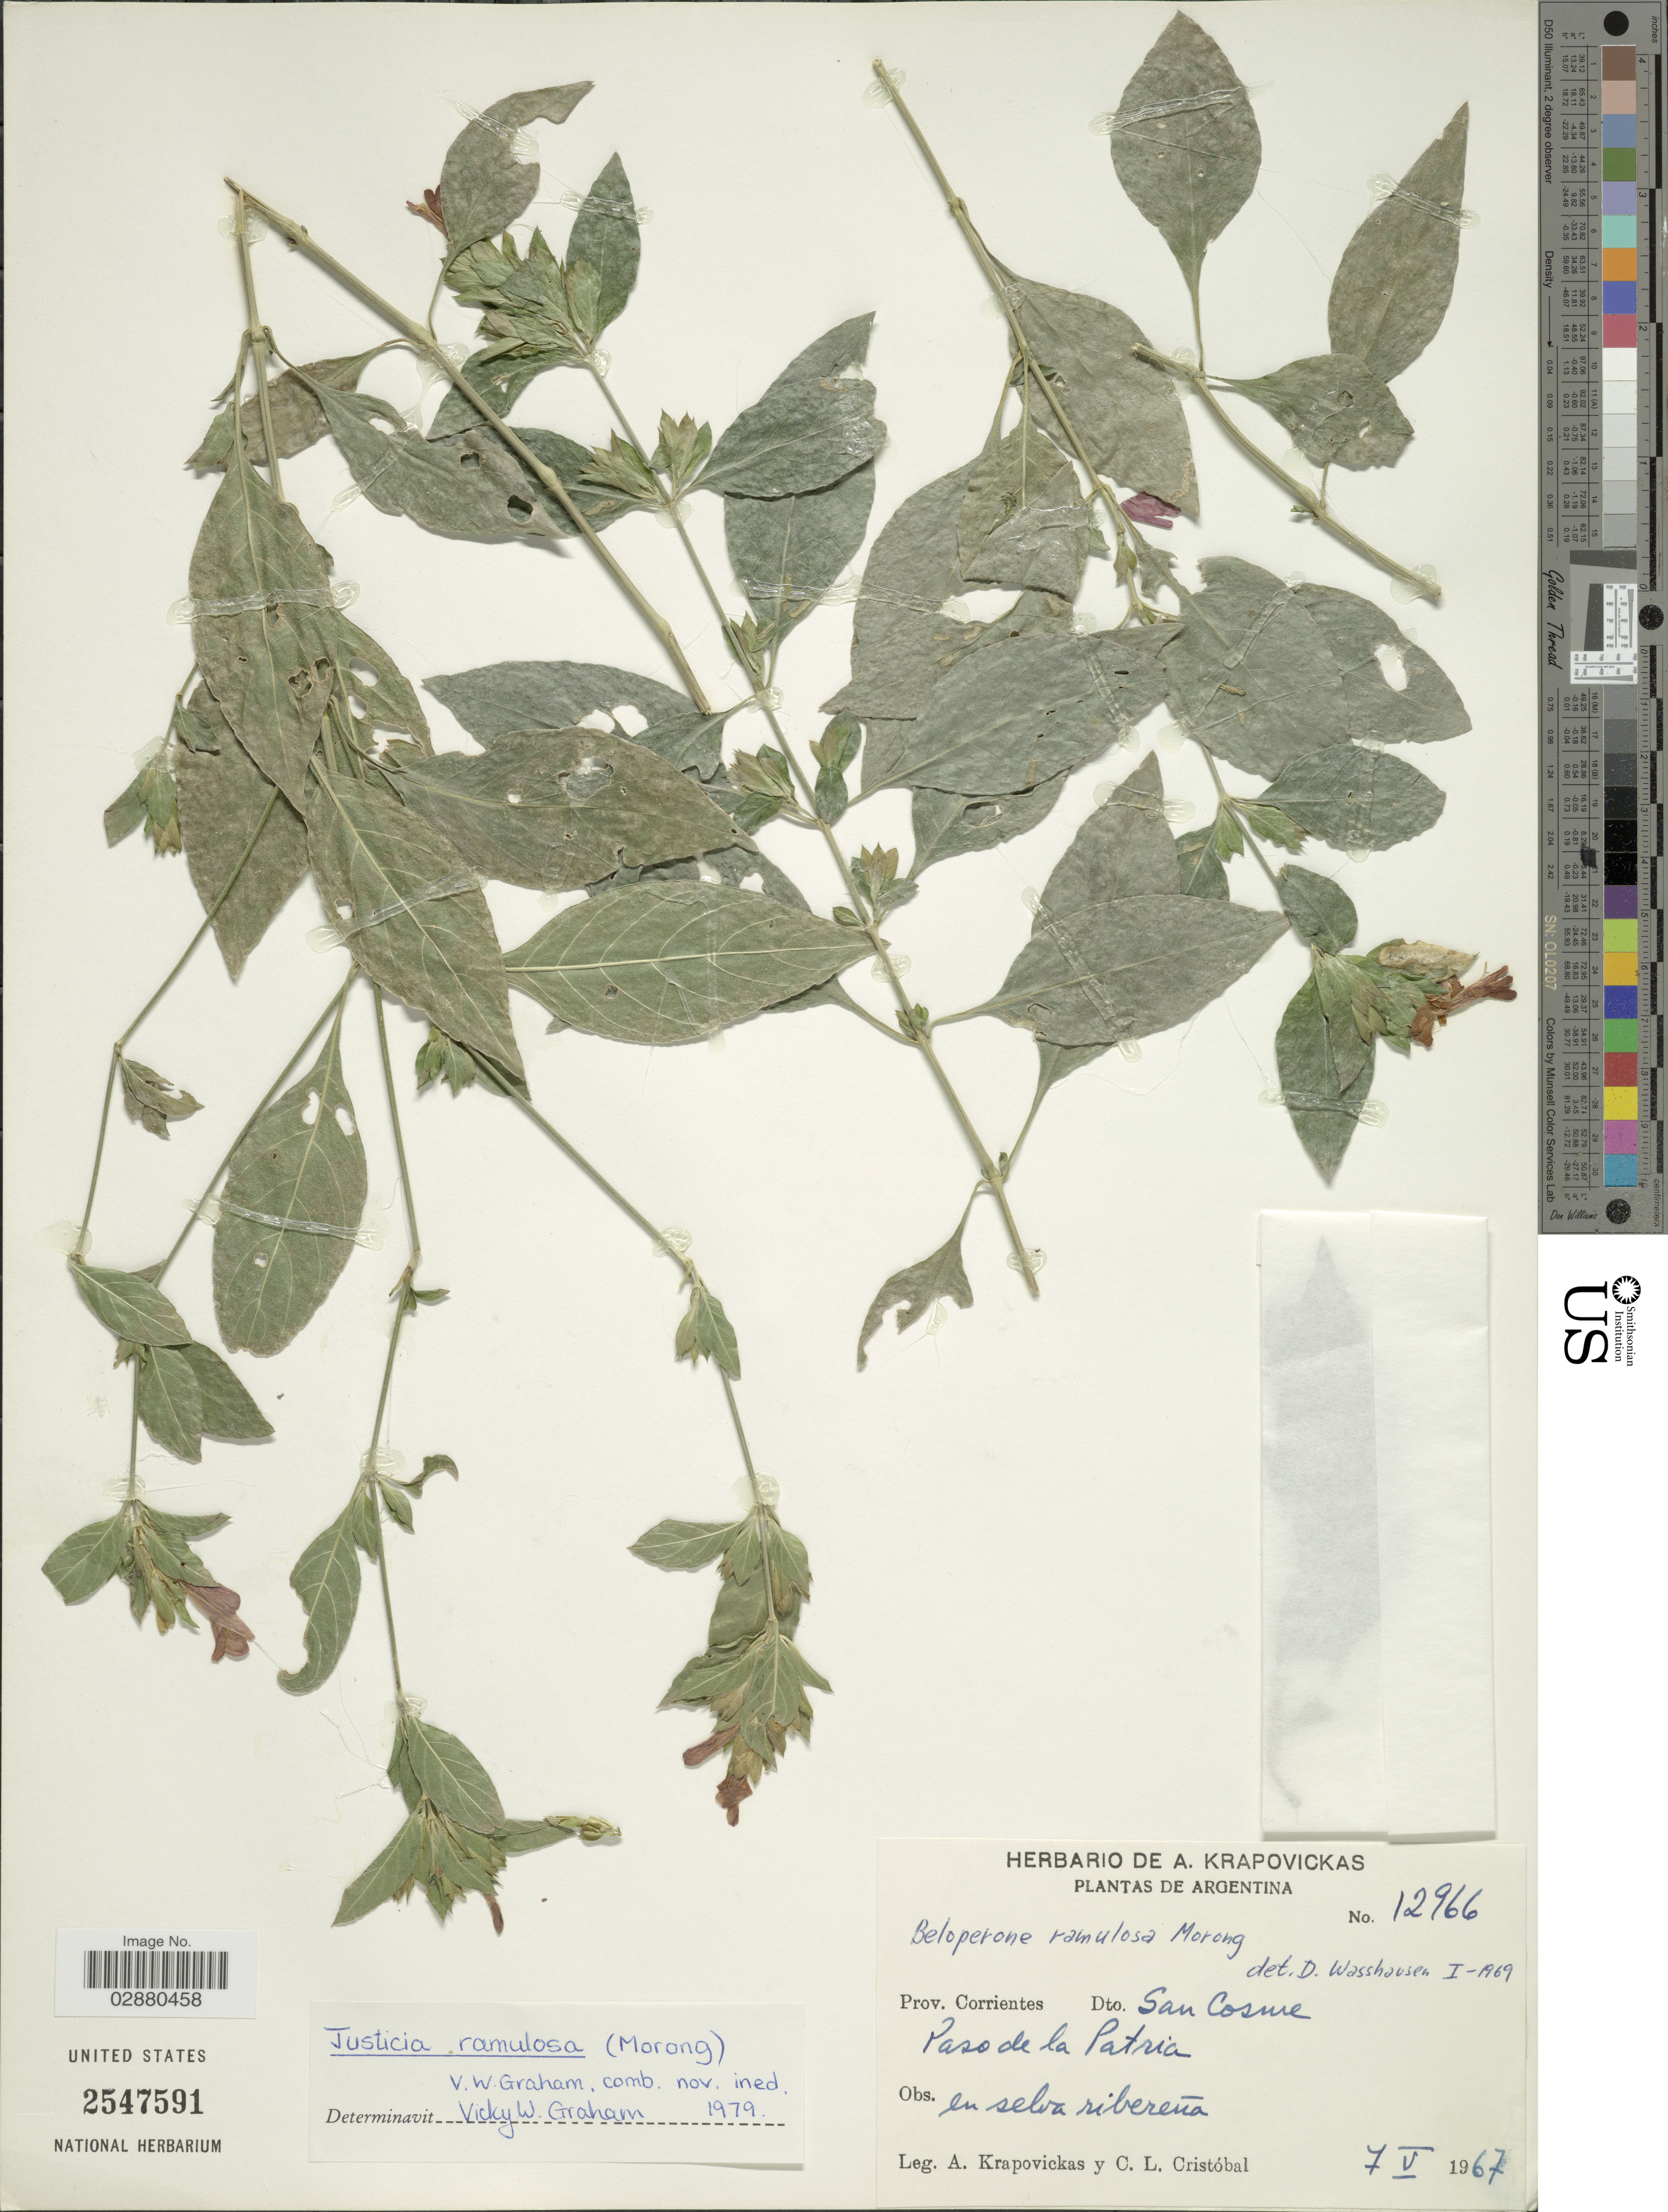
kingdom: Plantae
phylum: Tracheophyta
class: Magnoliopsida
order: Lamiales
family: Acanthaceae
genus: Justicia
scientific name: Justicia ramulosa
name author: (Morong) C. Ezcurra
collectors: A. Krapovickas & C. L. Cristóbal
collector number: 12966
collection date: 1967-05-07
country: Argentina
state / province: Corrientes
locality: Dto. San Cosme. Paso de la Patria.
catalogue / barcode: US 2547591